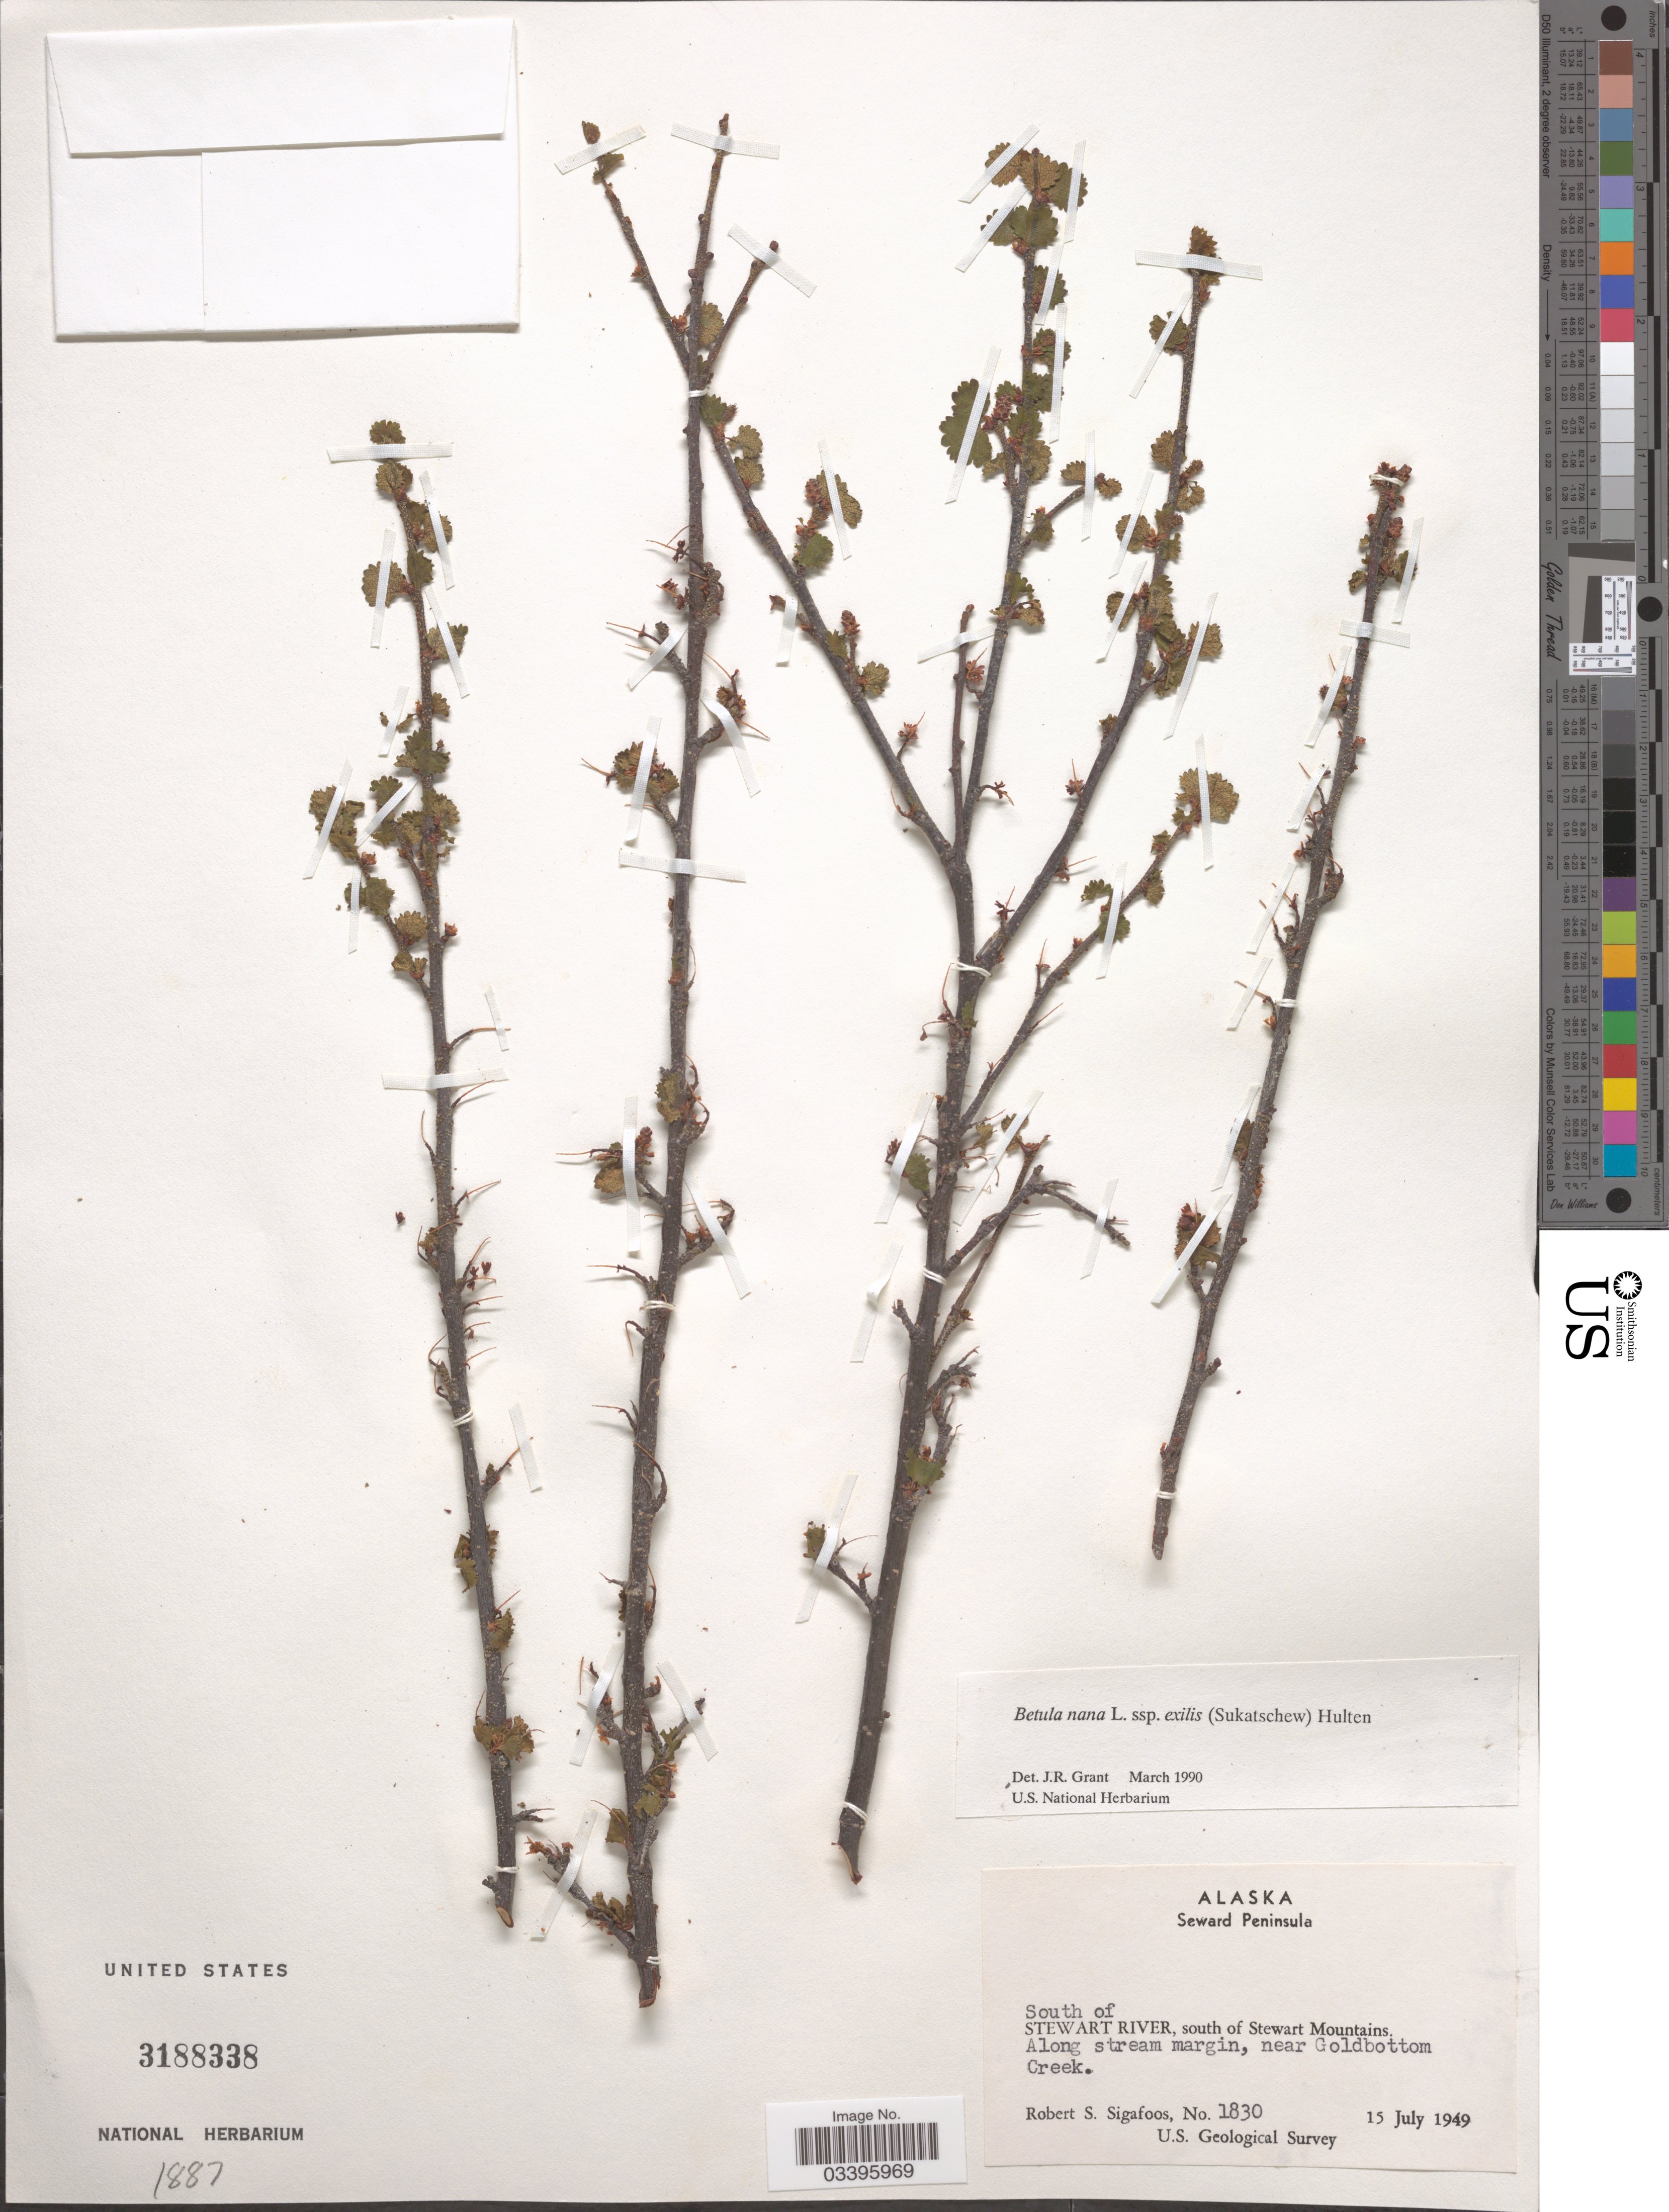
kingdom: Plantae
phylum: Tracheophyta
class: Magnoliopsida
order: Fagales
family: Betulaceae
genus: Betula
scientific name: Betula nana subsp. exilis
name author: L.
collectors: R. Sigafoos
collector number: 1830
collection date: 1949-07-15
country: United States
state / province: Alaska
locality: Seward Peninsula. South of Stewart River, south of Stewart Mountains. Along stream margin, near Goldbottom Creek.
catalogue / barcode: US 3188338